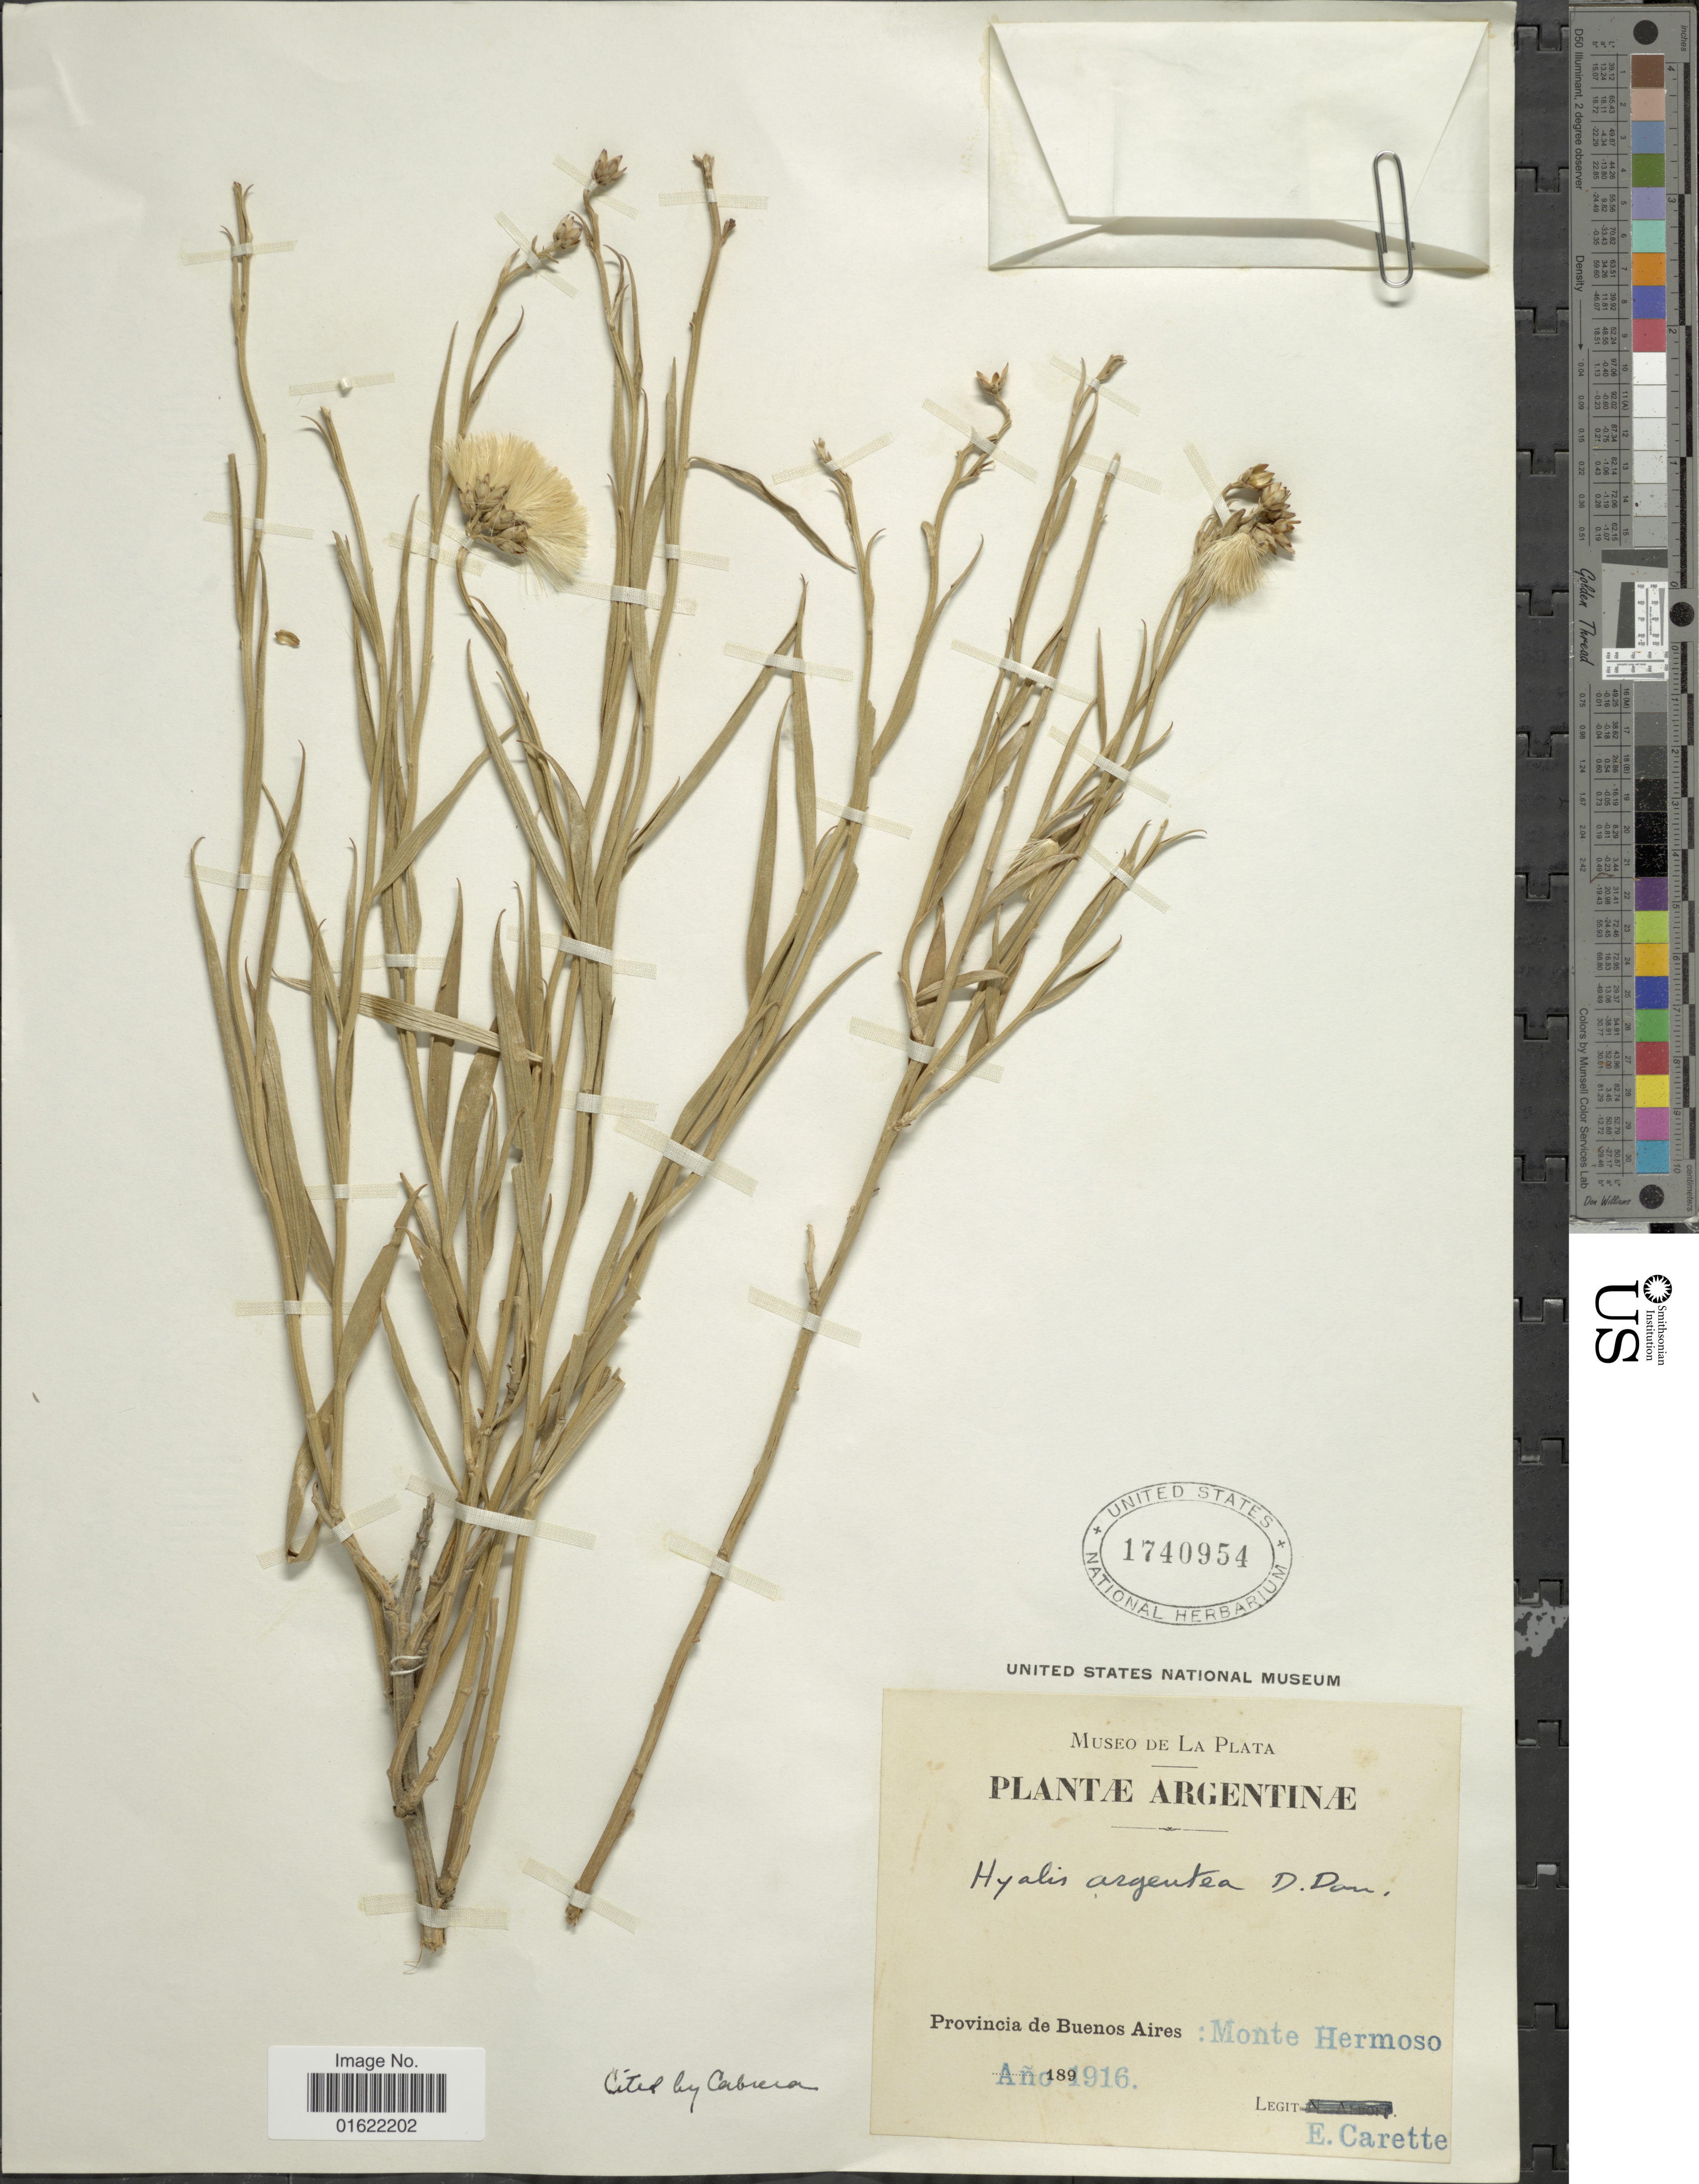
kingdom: Plantae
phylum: Tracheophyta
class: Magnoliopsida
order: Asterales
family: Asteraceae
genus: Hyalis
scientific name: Hyalis argentea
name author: D. Don ex Hook. & Arn.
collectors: E. Carette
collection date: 1916-01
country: Argentina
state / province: Buenos Aires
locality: Provincia de Buenos Aires: Monte Hermoso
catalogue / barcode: US 1740954